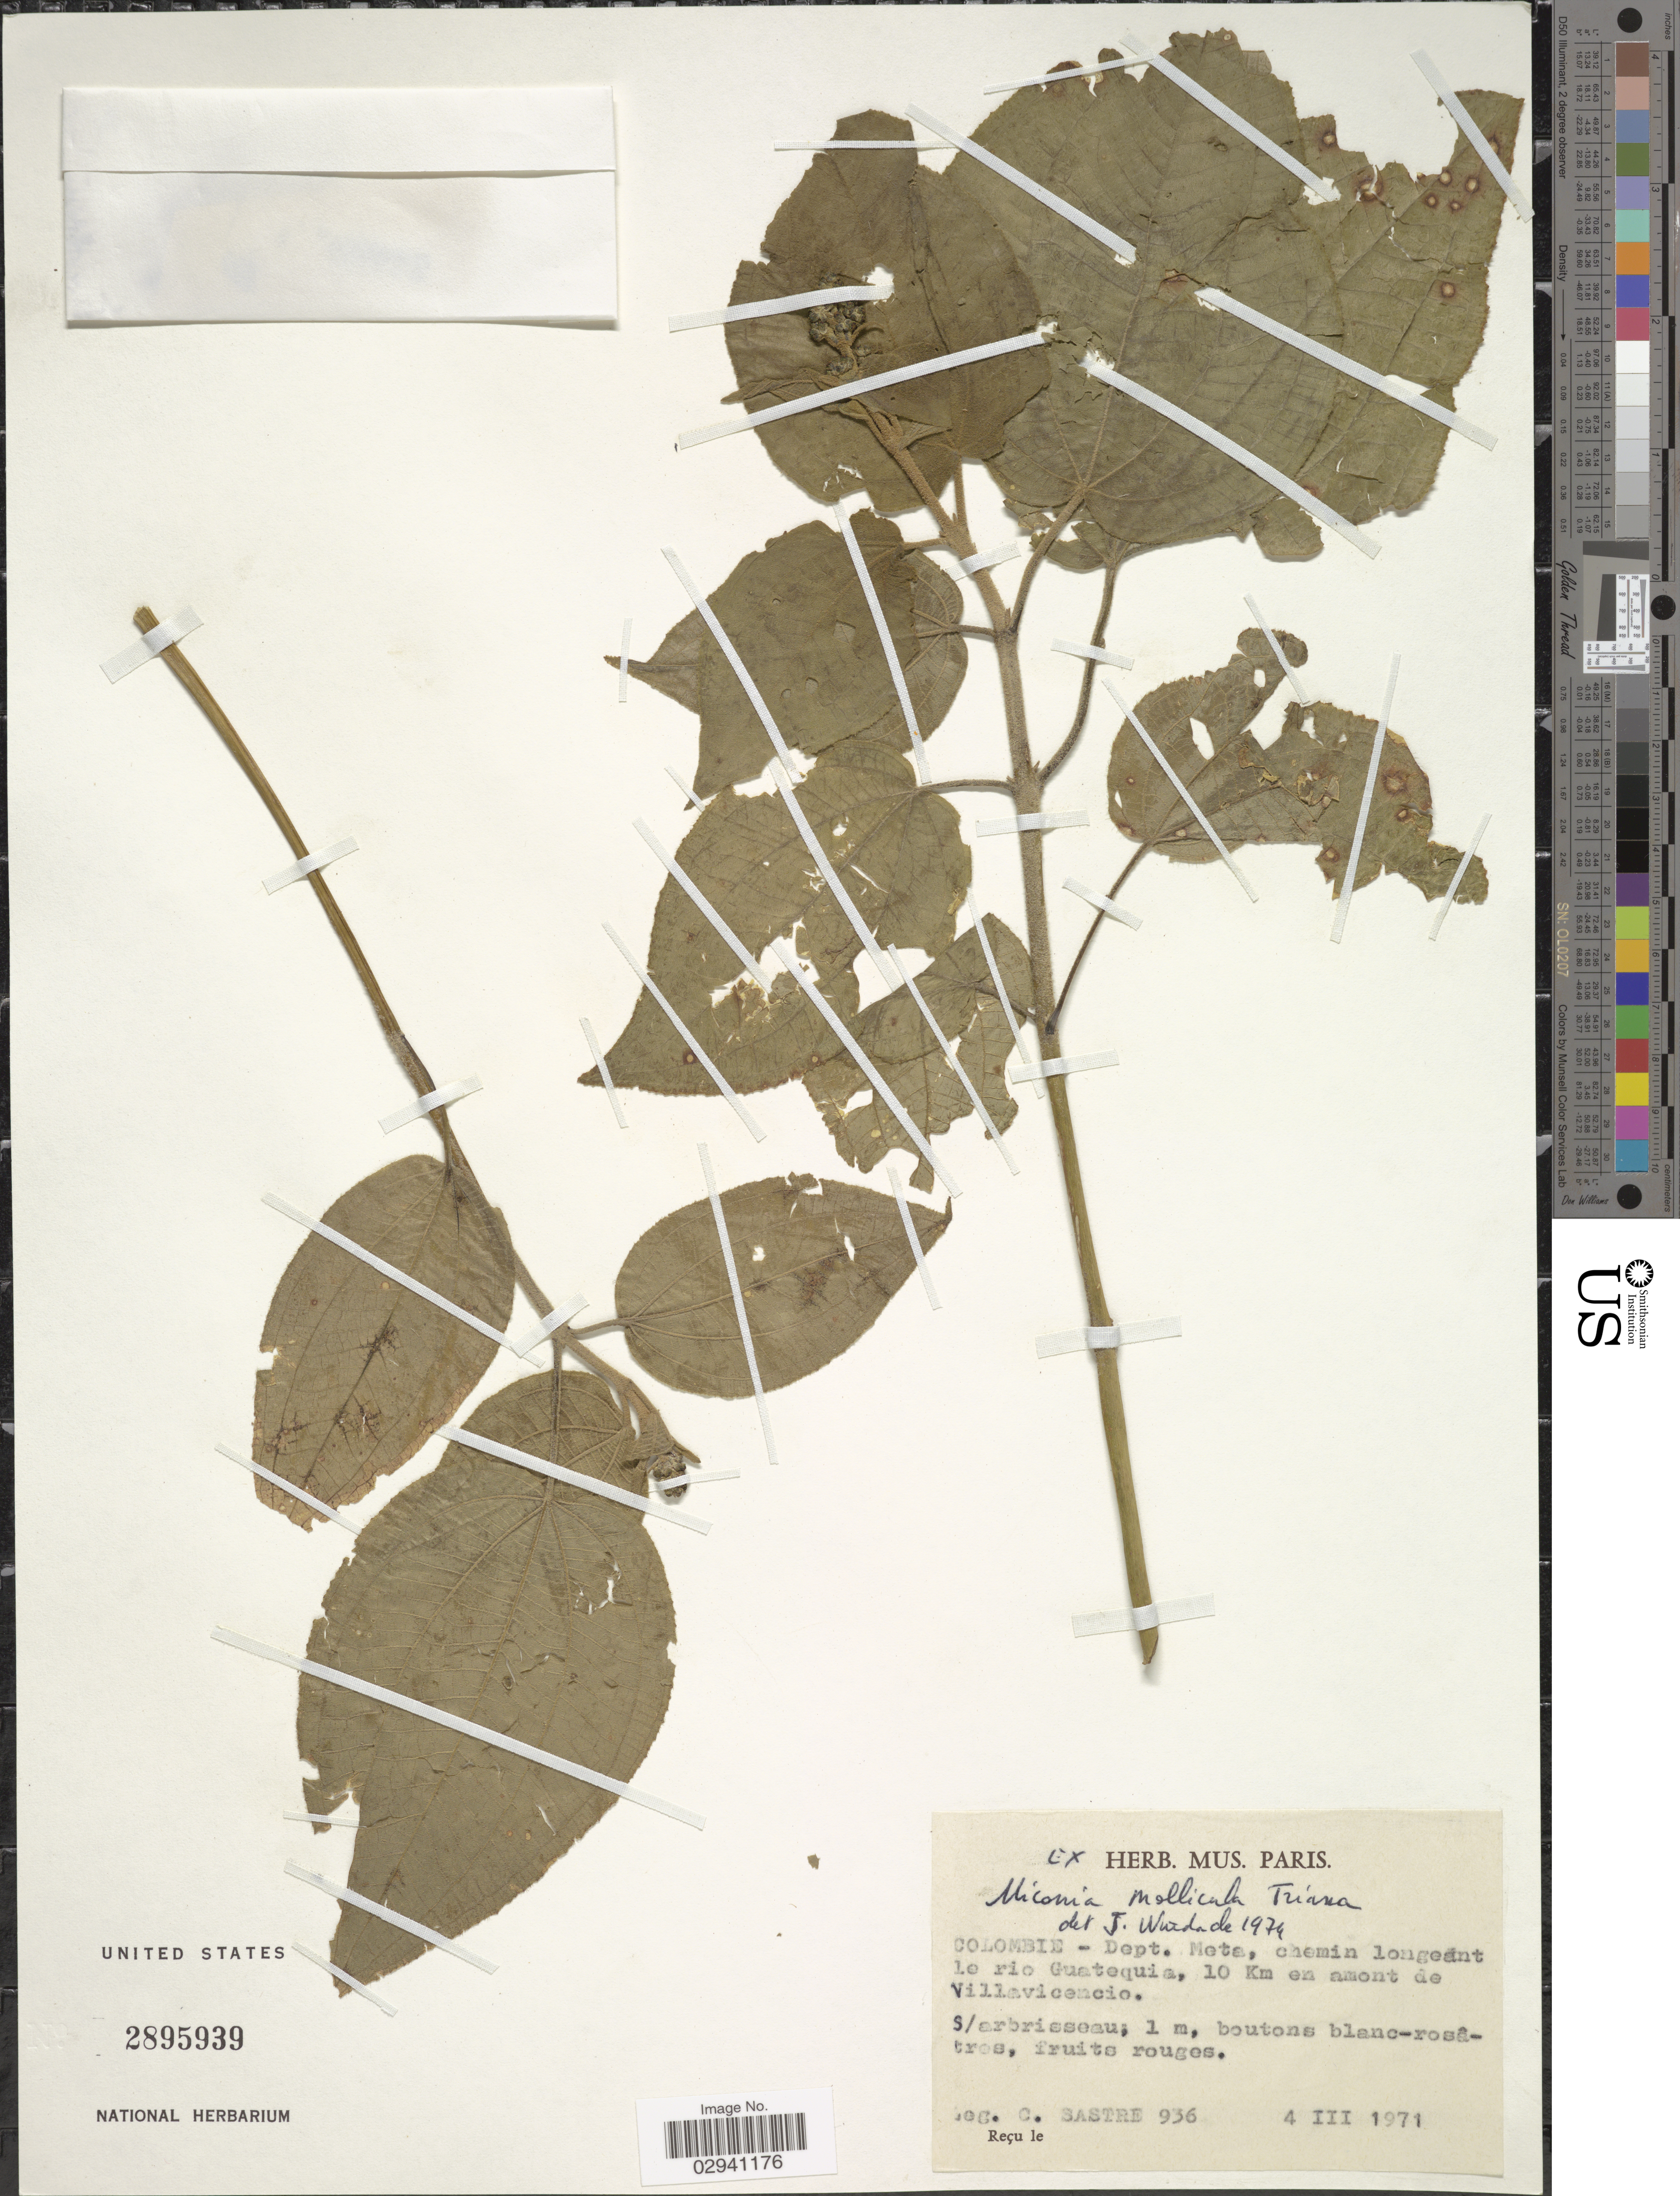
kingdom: Plantae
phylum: Tracheophyta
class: Magnoliopsida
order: Myrtales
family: Melastomataceae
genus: Miconia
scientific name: Miconia mollicula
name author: Triana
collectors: C. Sastre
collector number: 936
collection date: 1971-03-04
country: Colombia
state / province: Meta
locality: Dept. Meta, chemin longeant le rio Guatequia, 10 Km en amont de Villavicencio.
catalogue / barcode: US 2895939